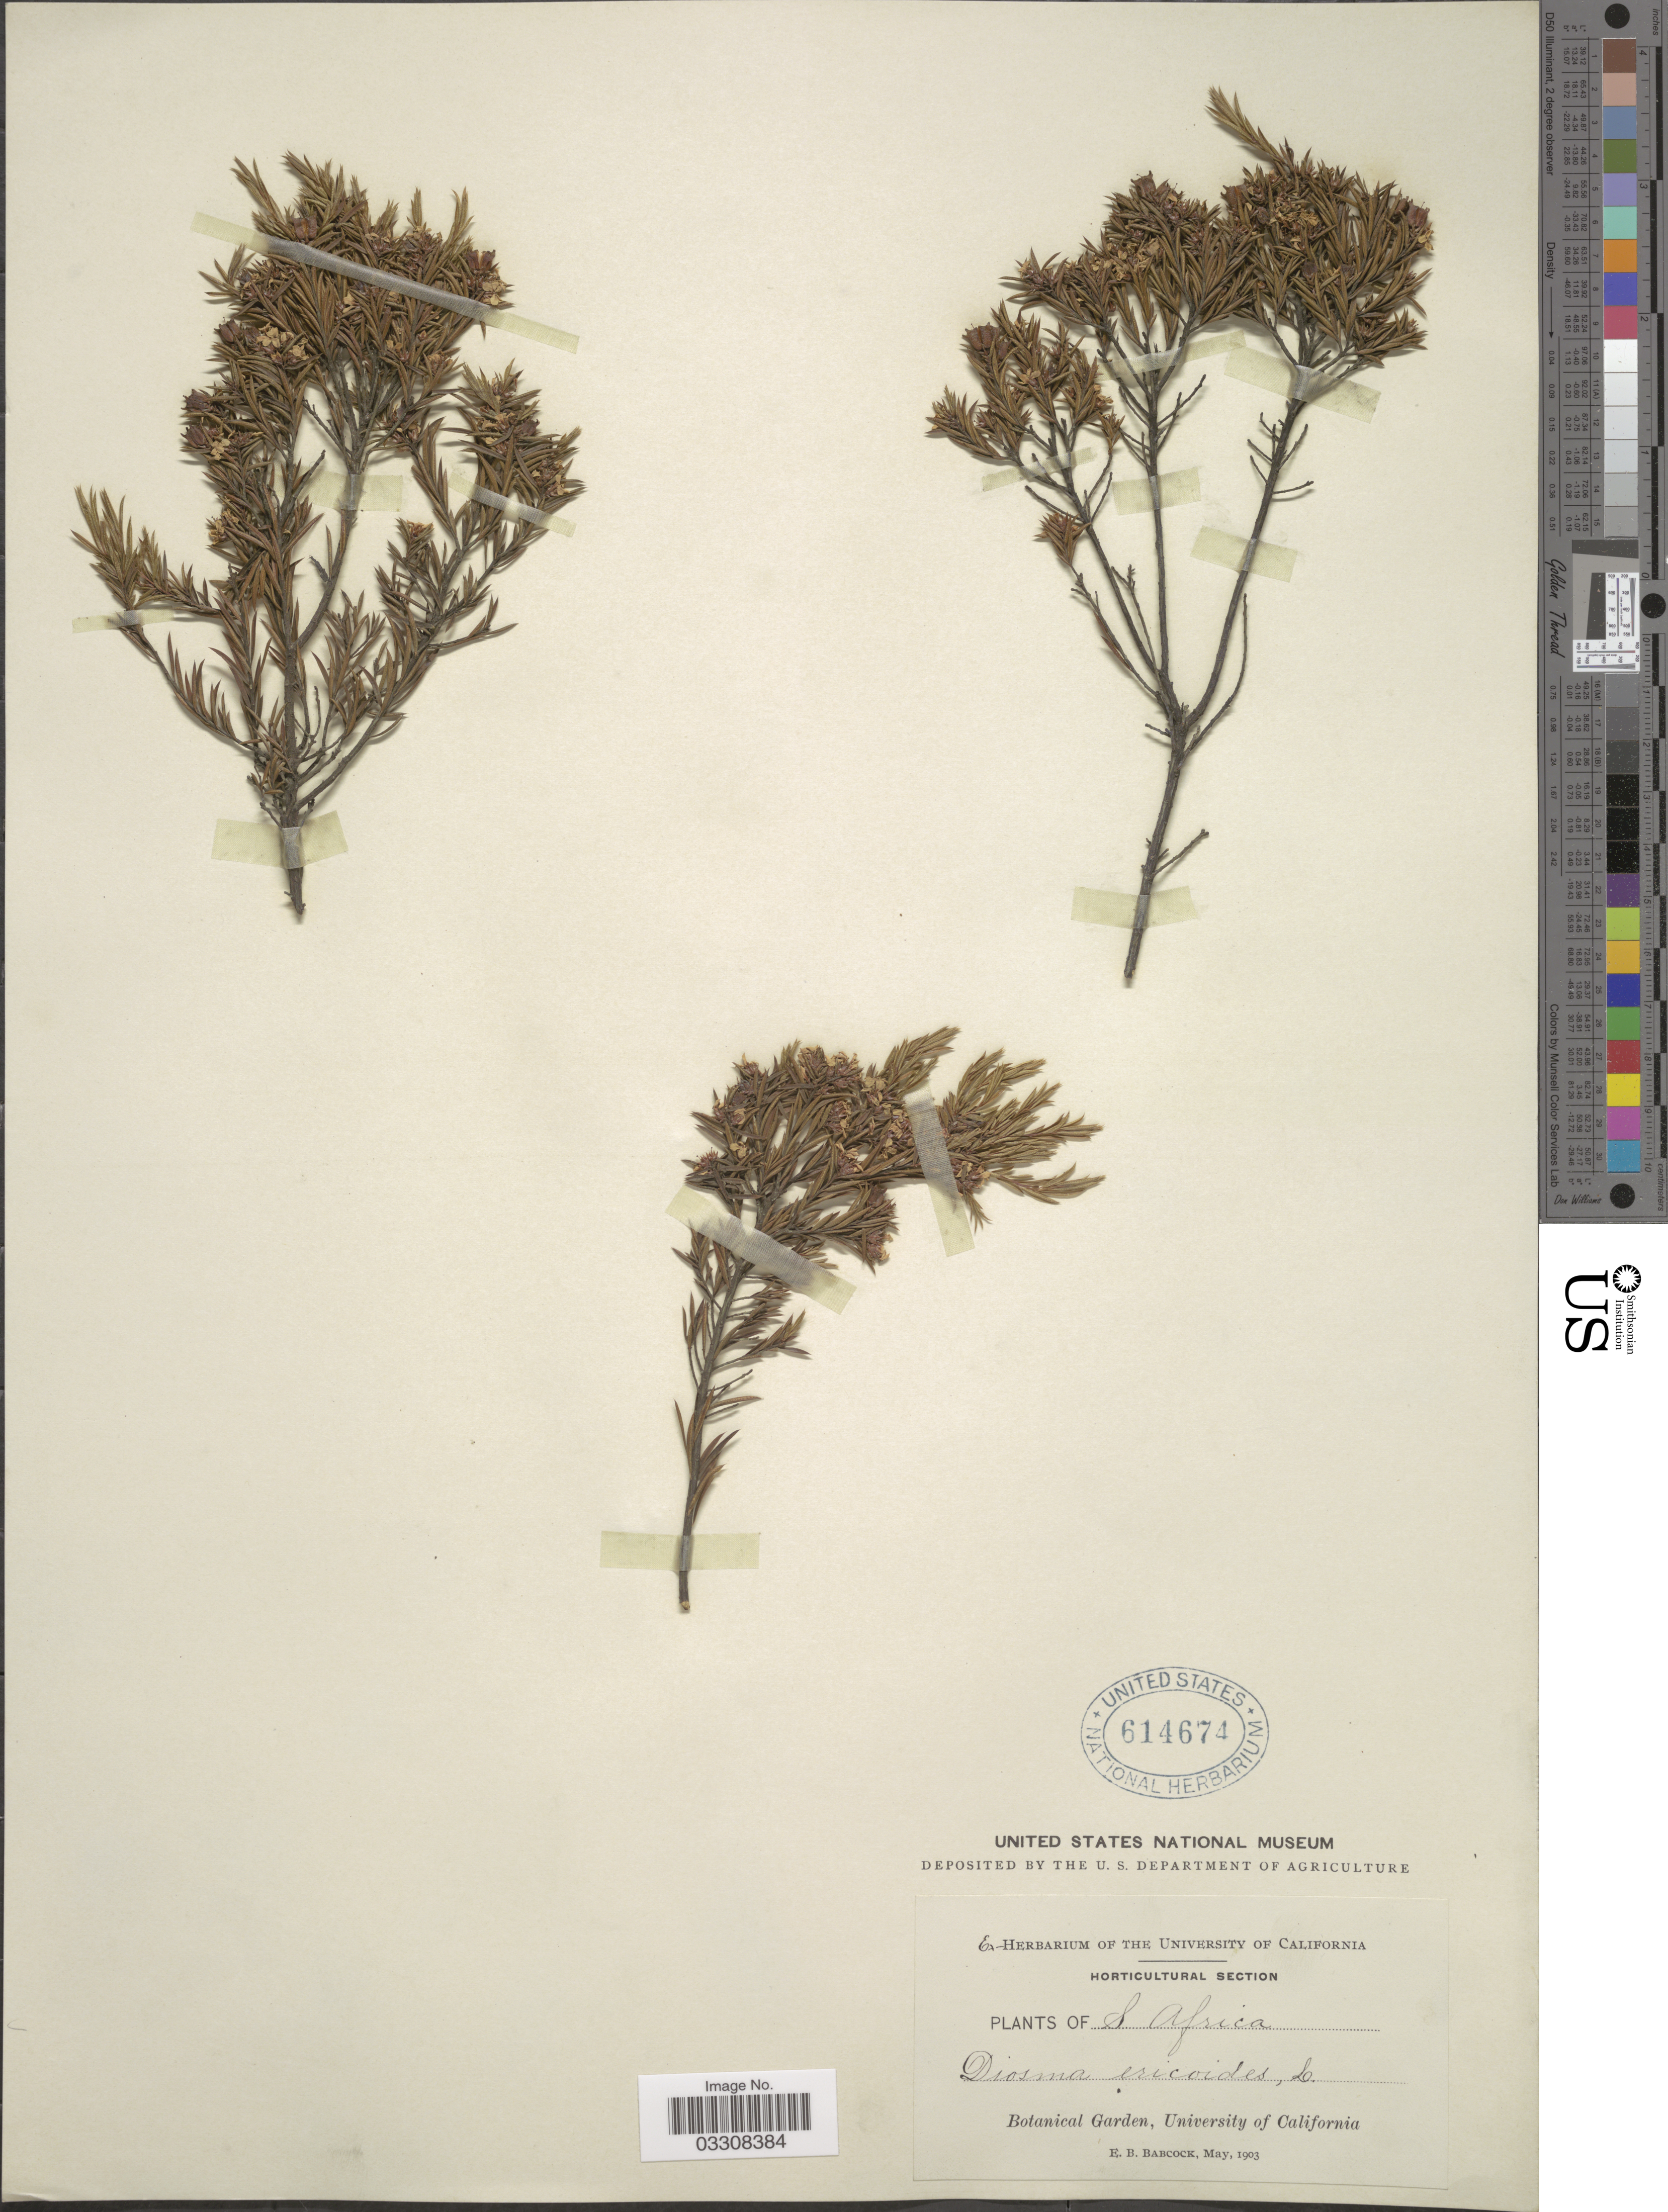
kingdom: Plantae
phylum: Tracheophyta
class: Magnoliopsida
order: Sapindales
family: Rutaceae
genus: Diosma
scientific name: Diosma ericoides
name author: L.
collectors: E. B. Babcock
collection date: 1903-05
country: South Africa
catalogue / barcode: US 614674